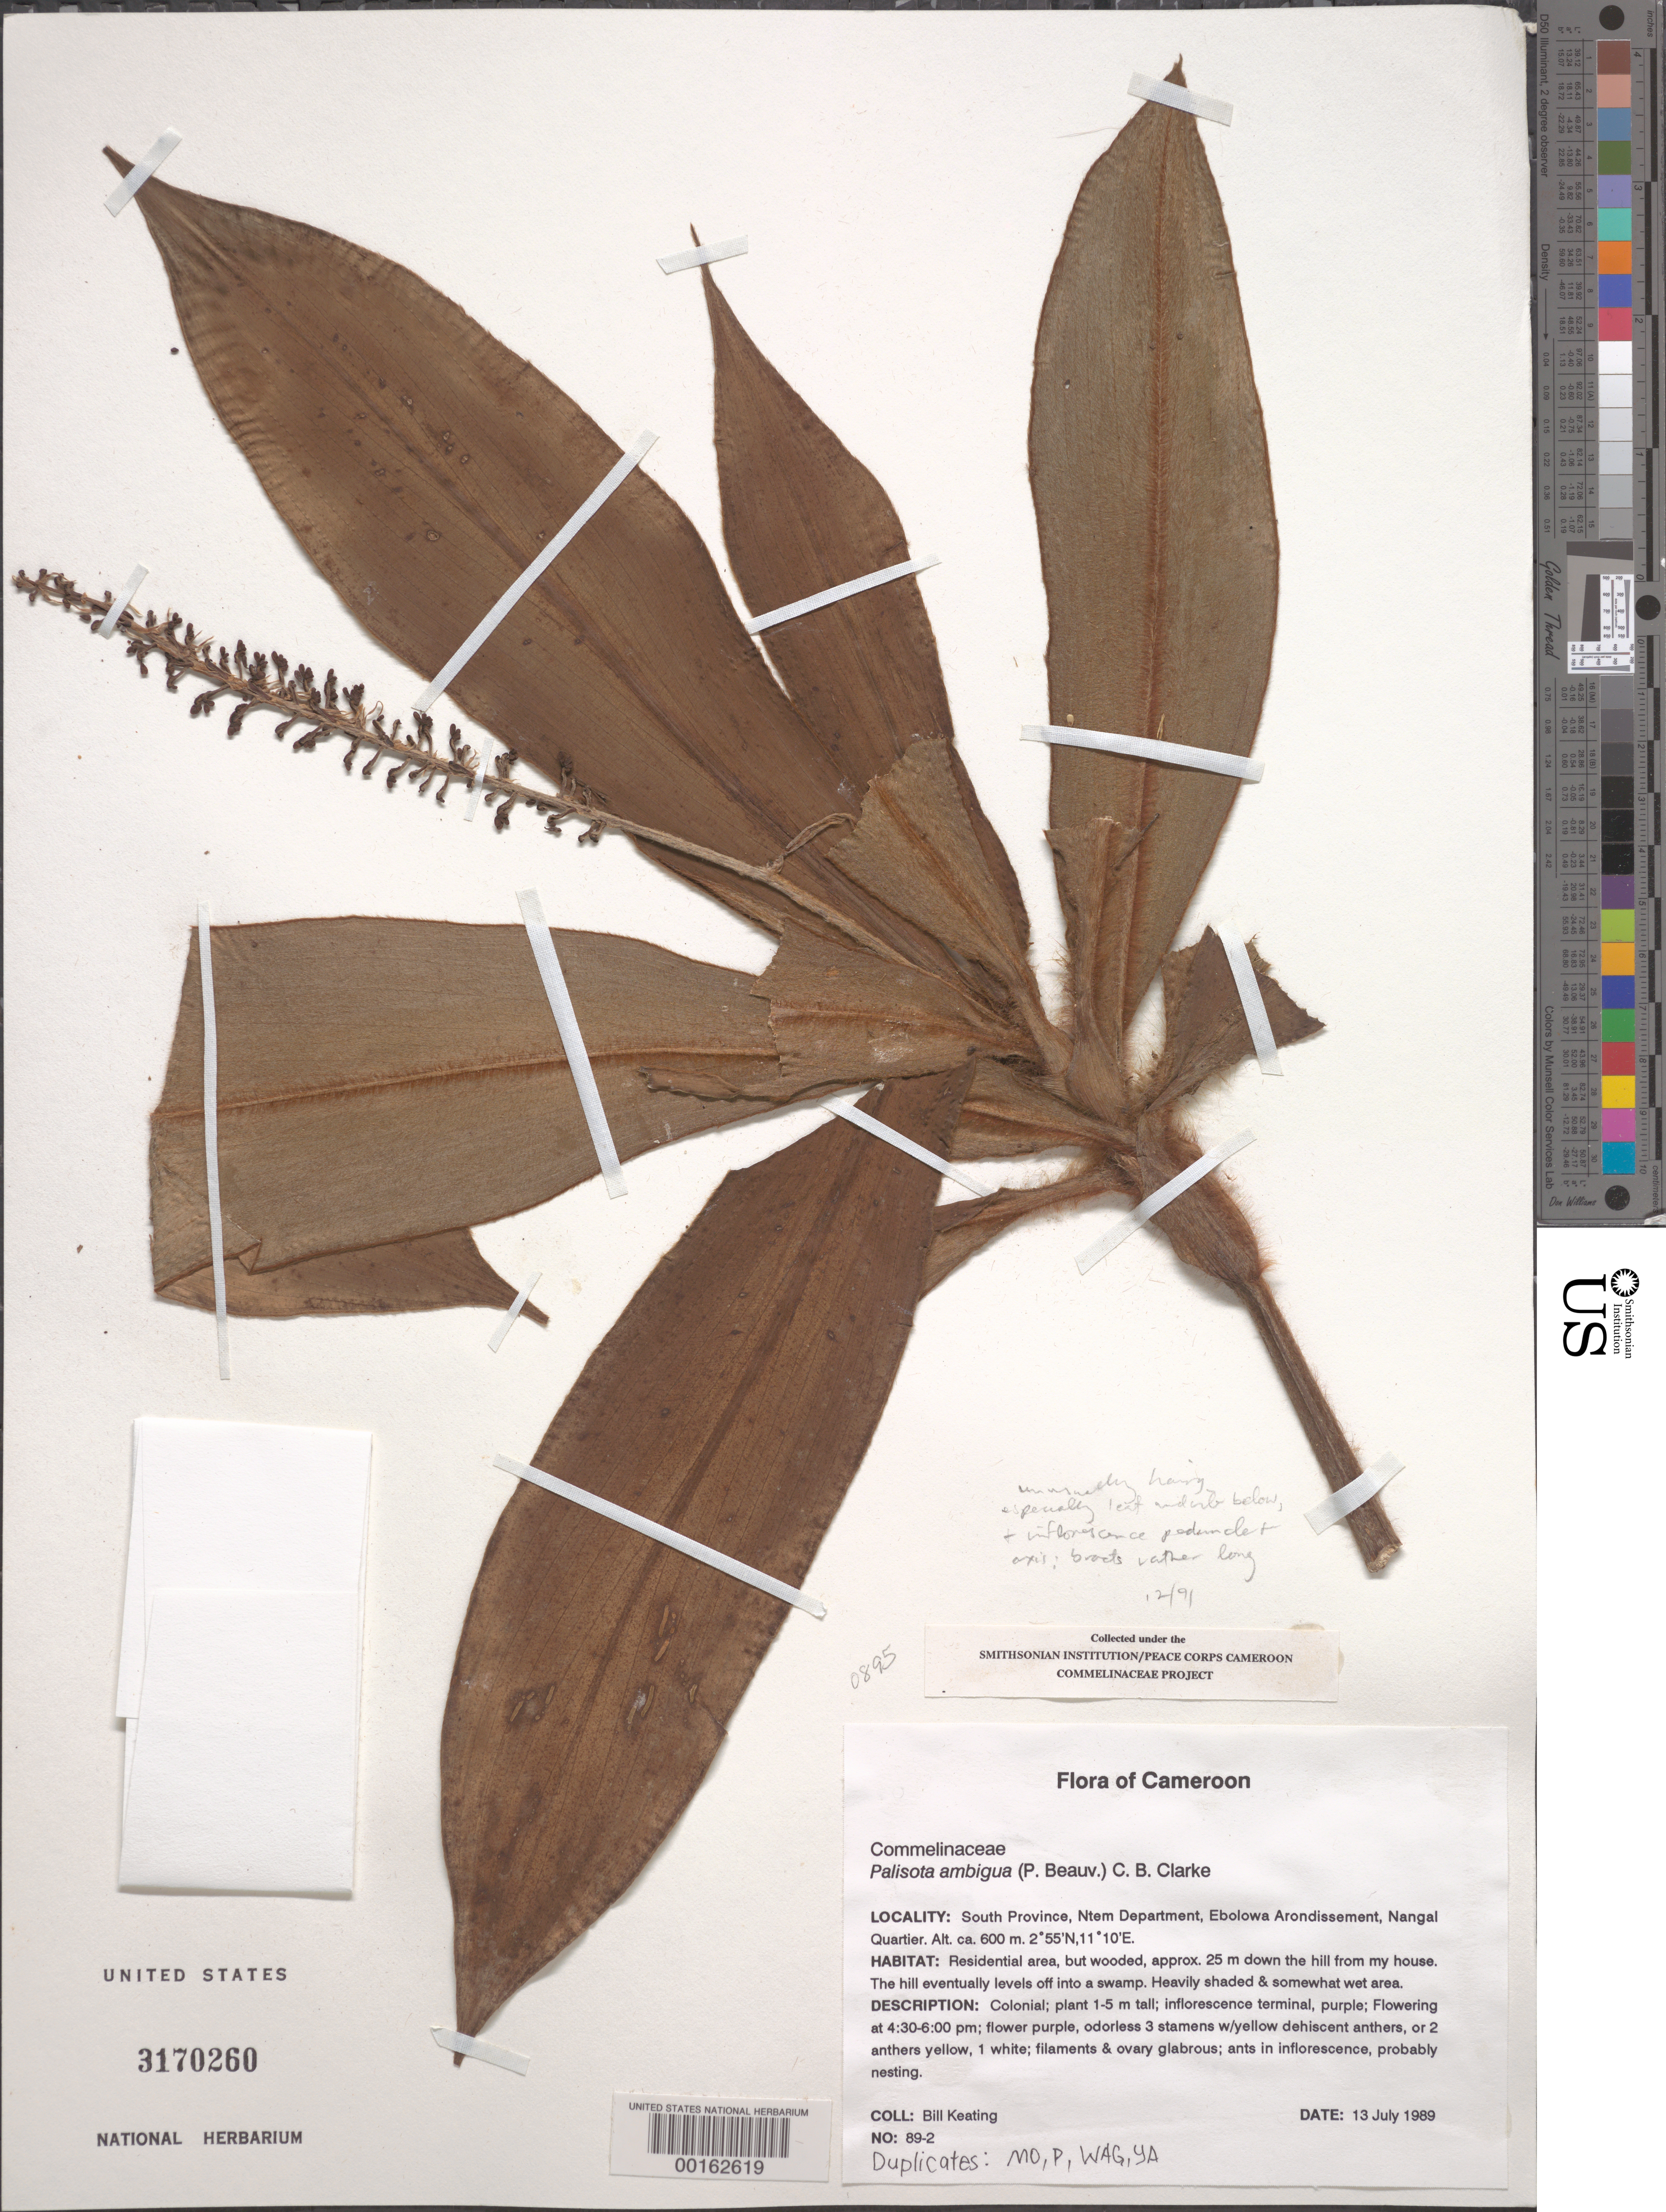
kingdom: Plantae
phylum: Tracheophyta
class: Liliopsida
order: Commelinales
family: Commelinaceae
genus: Palisota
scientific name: Palisota ambigua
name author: (P. Beauv.) C.B. Clarke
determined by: Faden, Robert B., (US), Smithsonian Institution - National Museum of Natural History (UNITED STATES)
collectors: B. Keating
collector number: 89-2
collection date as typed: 13 Jul 1989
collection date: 1989-07-13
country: Cameroon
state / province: Sud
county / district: Ntem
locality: Ebolowa arrondissement, nangal quartier.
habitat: Residential area, wooded, goes into swamp, shaded and wet area.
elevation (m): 600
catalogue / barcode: US 3170260